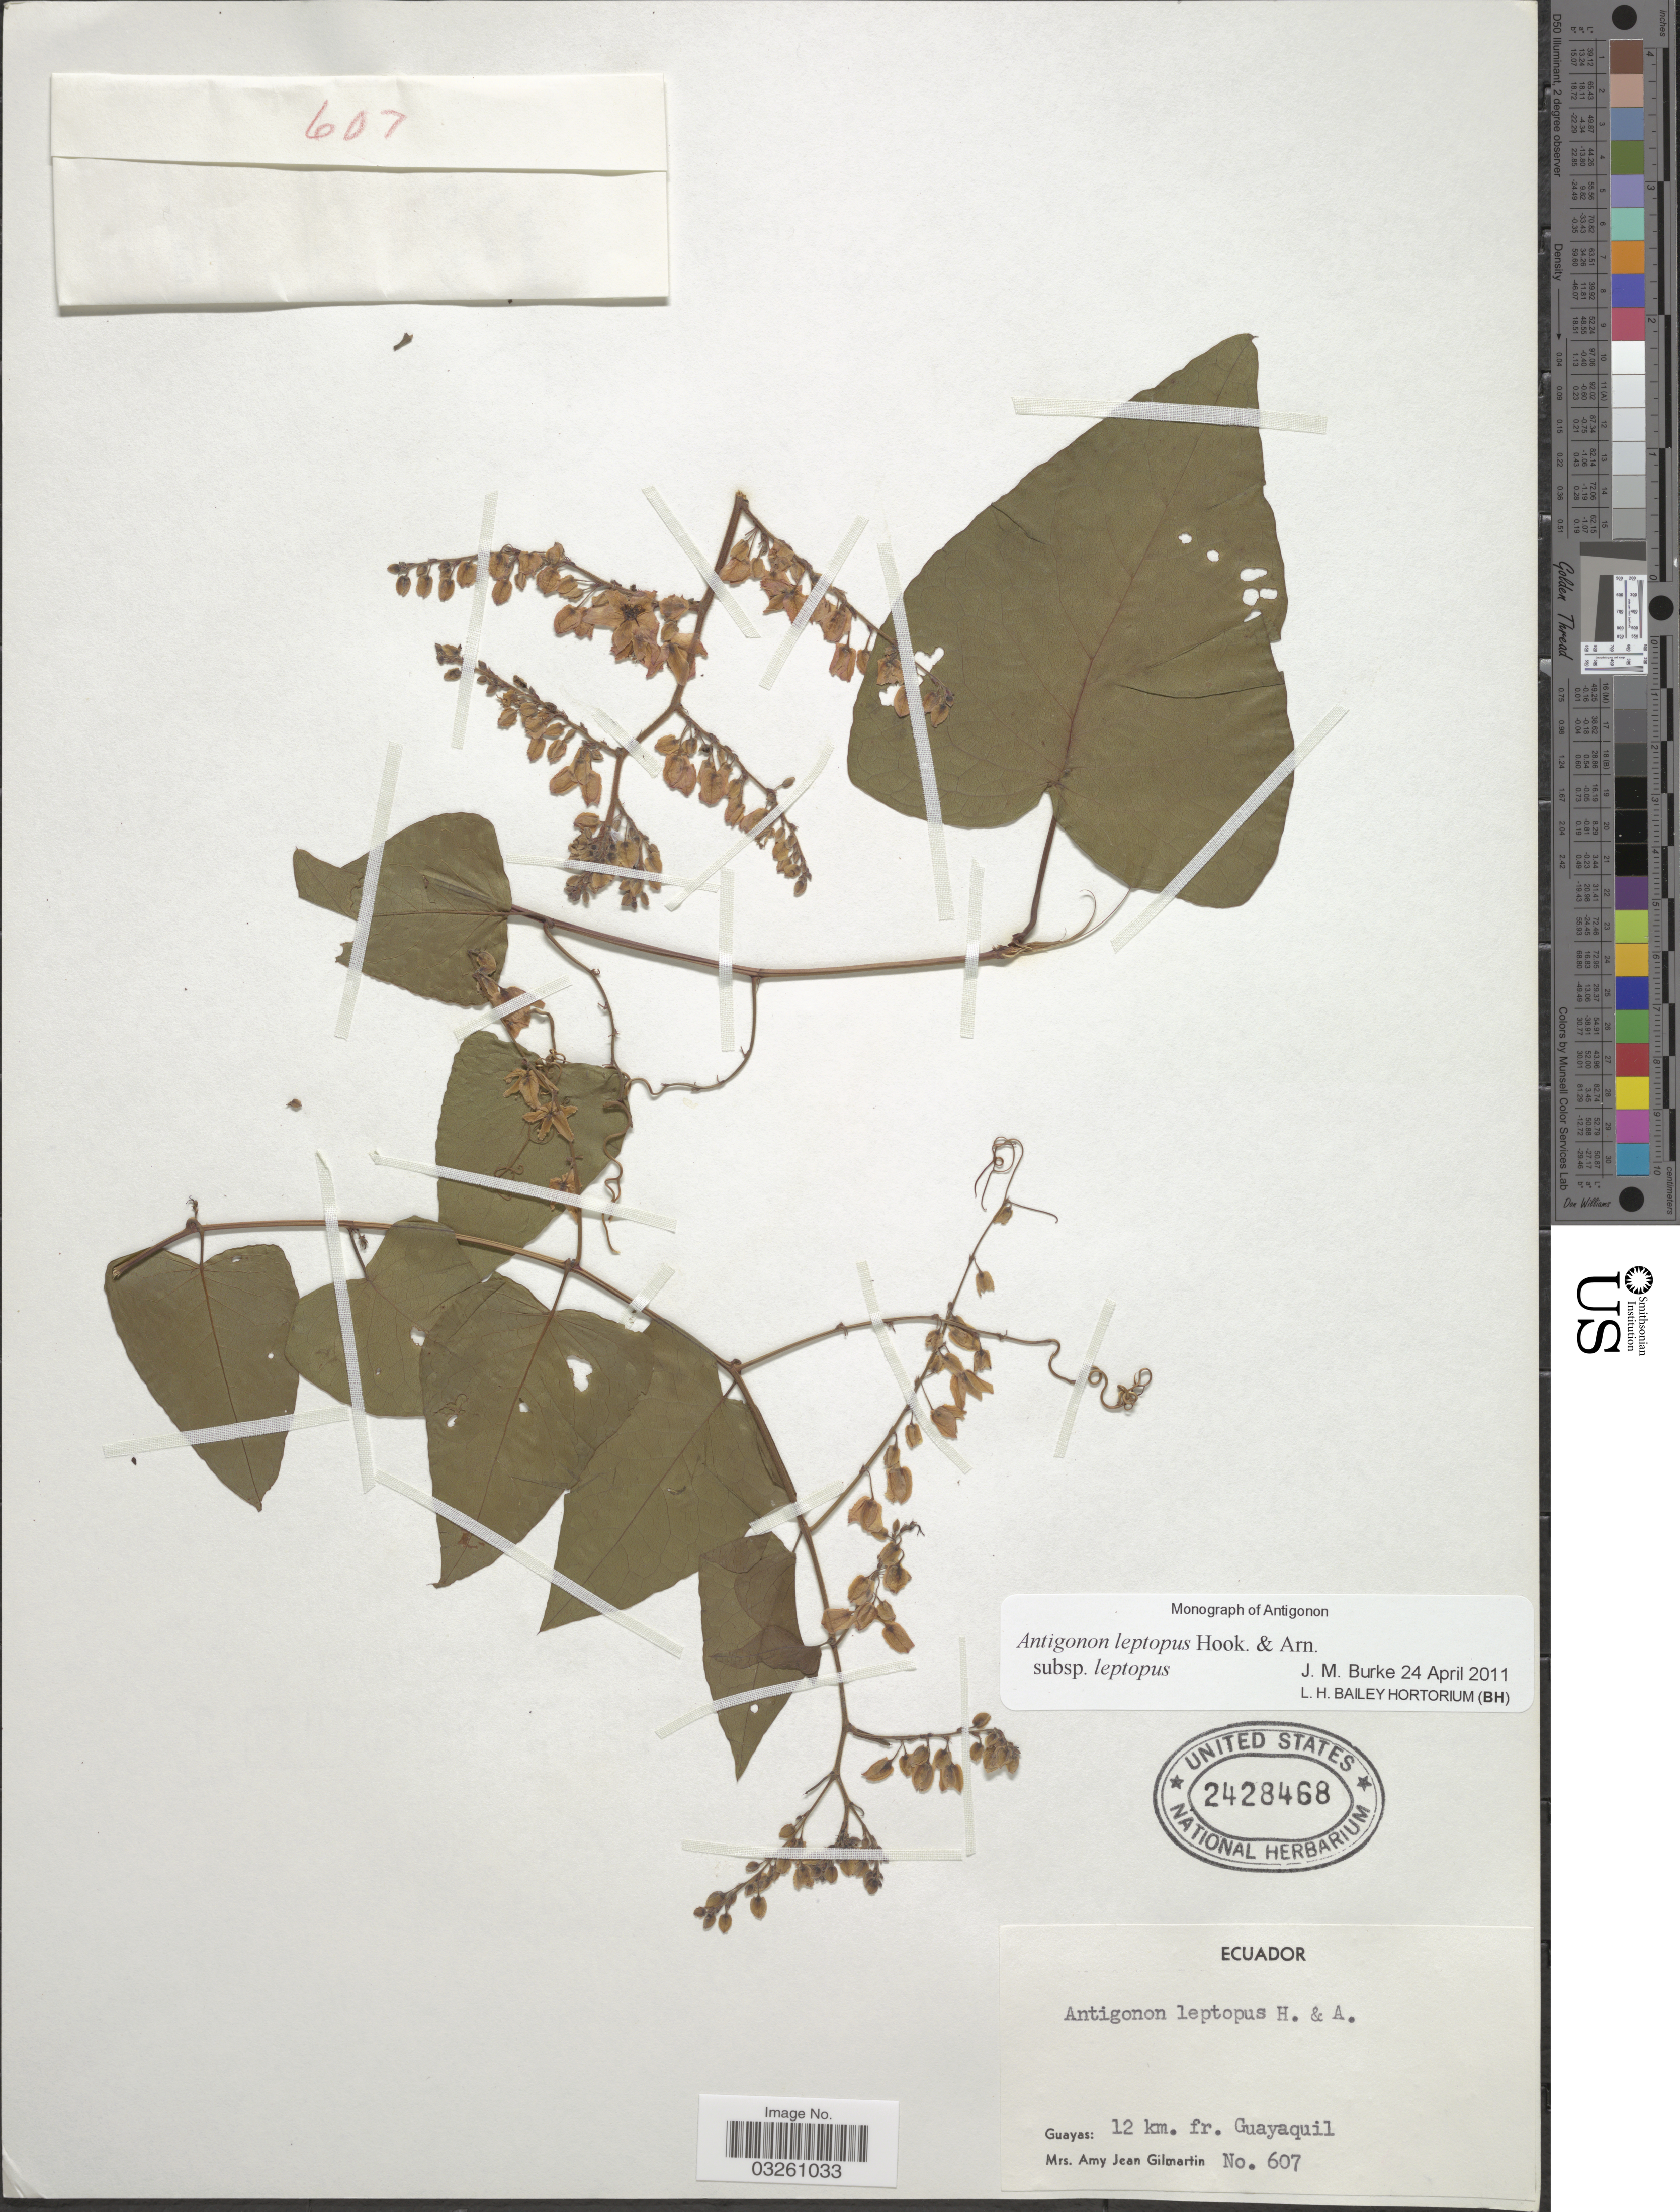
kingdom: Plantae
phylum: Tracheophyta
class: Magnoliopsida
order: Caryophyllales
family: Polygonaceae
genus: Antigonon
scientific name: Antigonon leptopus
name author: Hook. & Arn.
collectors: A. J. Gilmartin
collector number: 607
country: Ecuador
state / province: Guayas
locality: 12 km. fr. Guayaquil.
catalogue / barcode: US 2428468